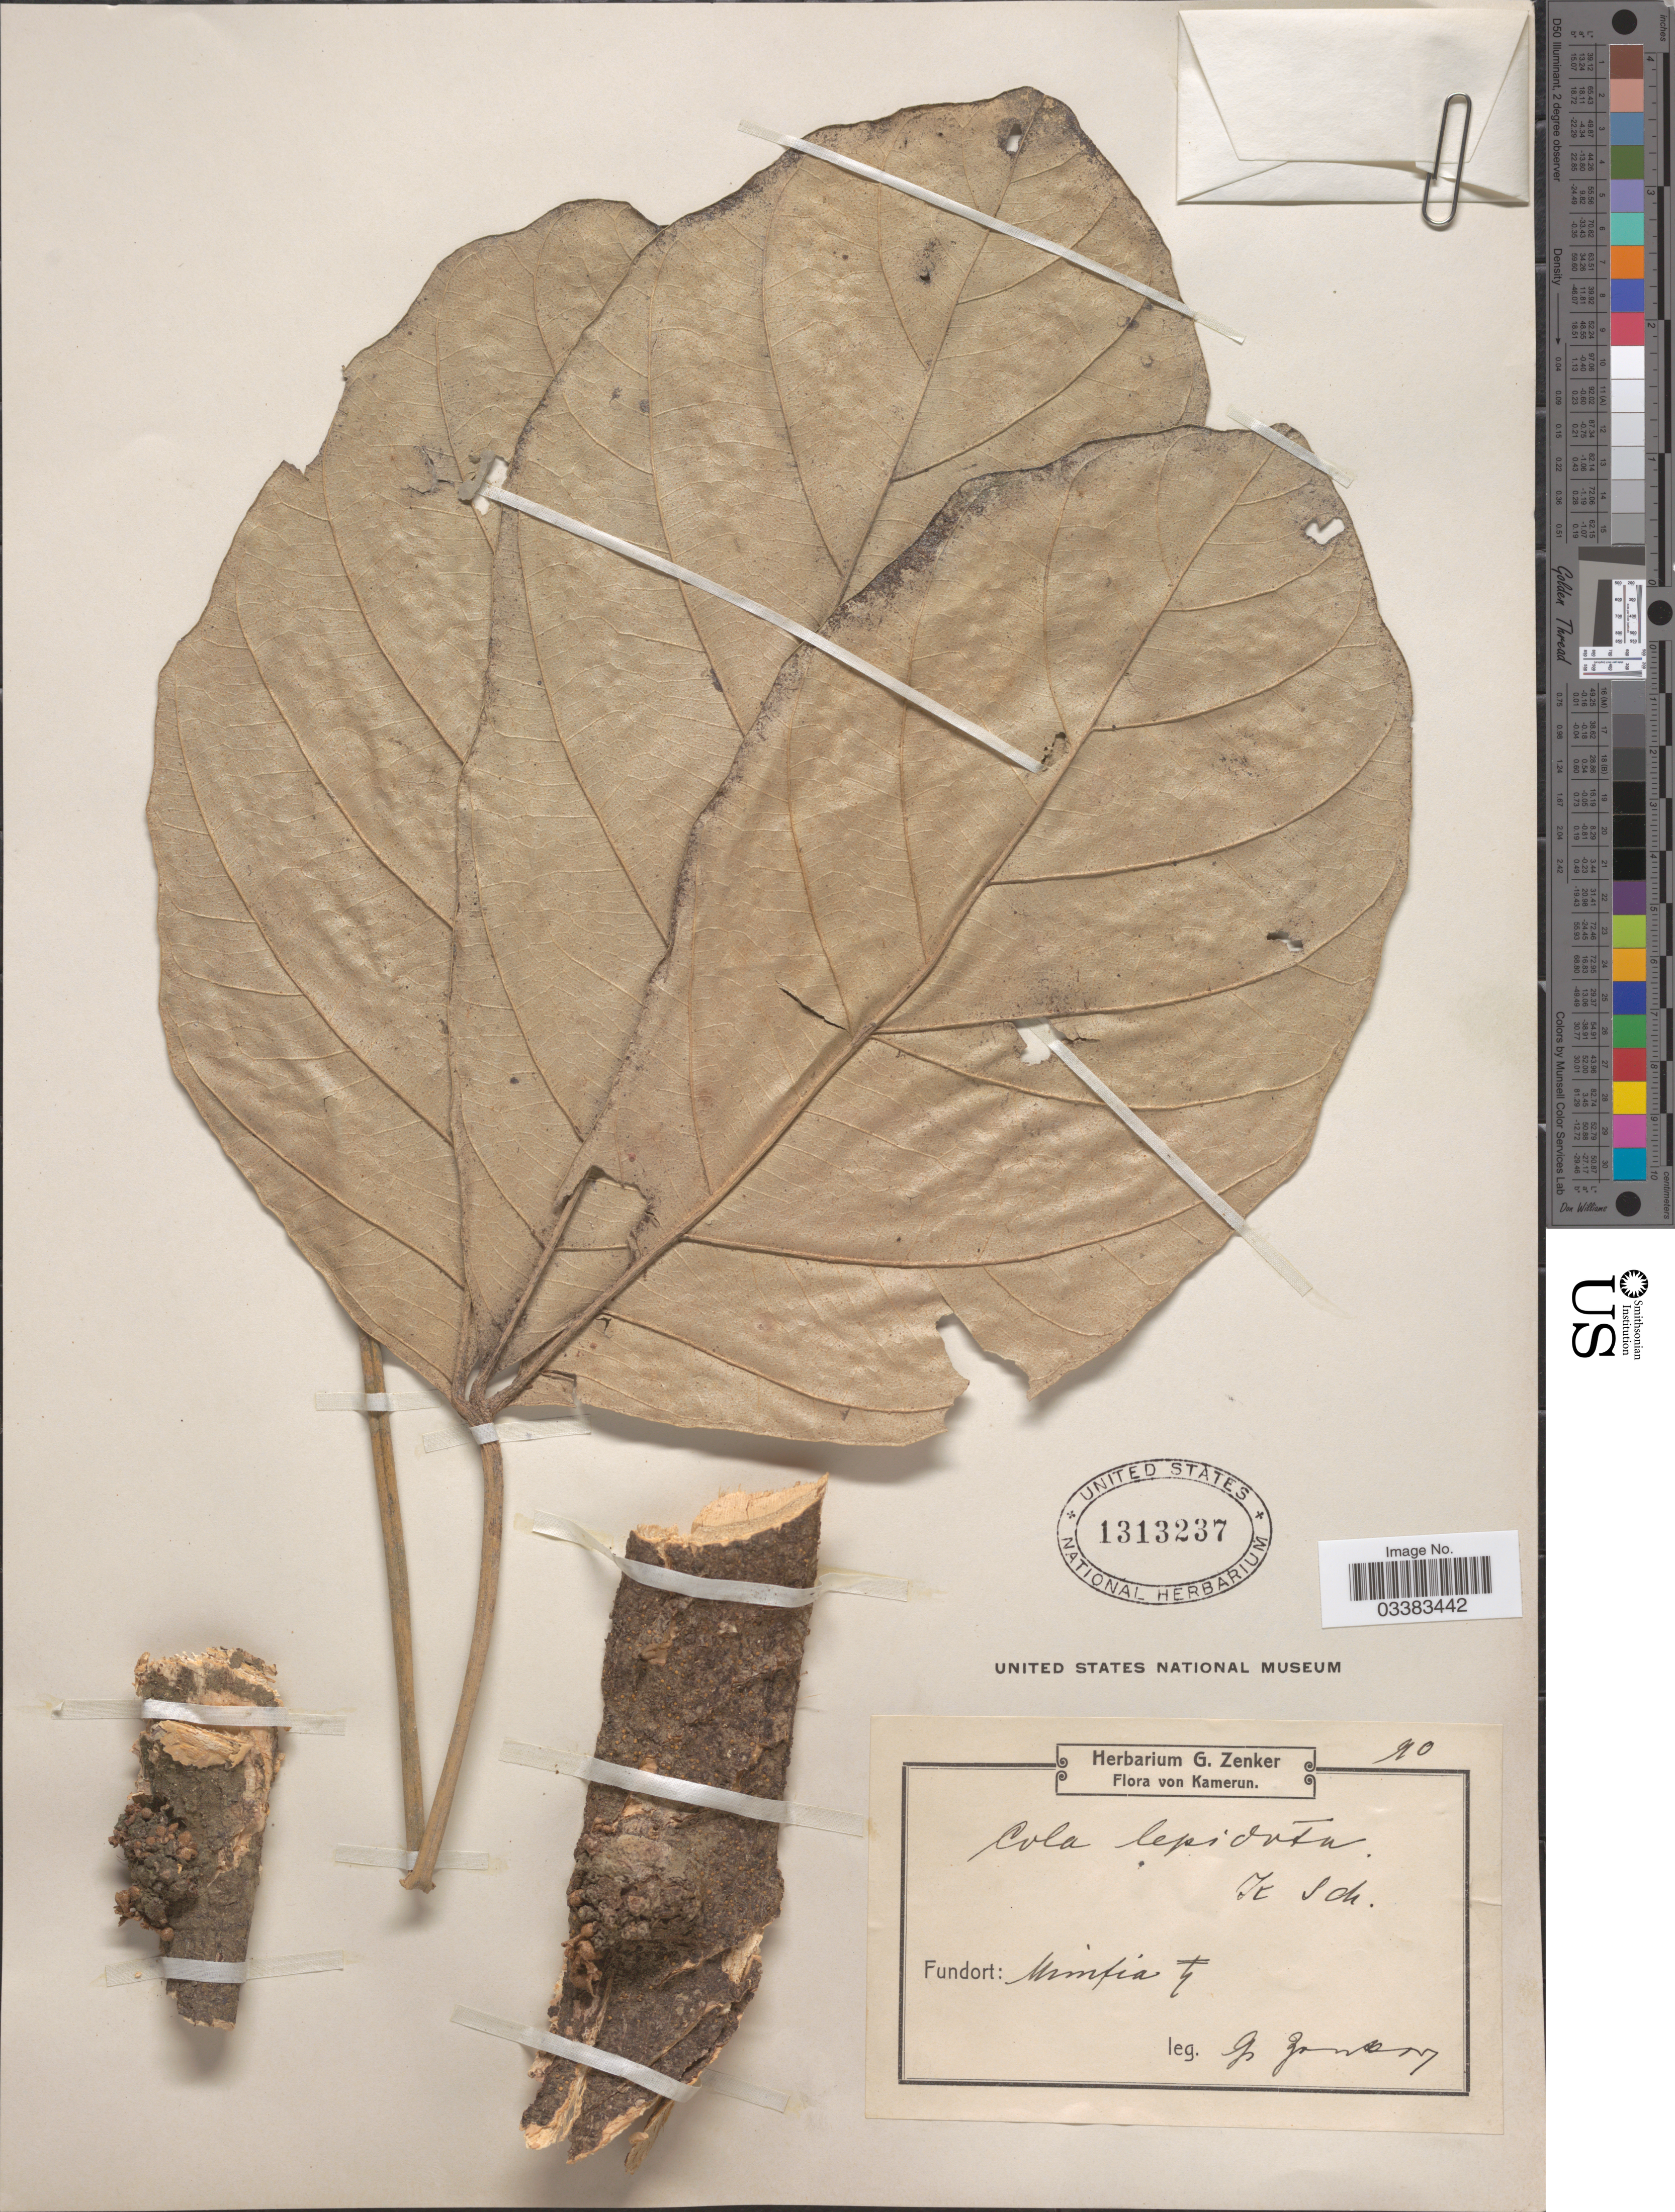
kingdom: Plantae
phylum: Tracheophyta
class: Magnoliopsida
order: Malvales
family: Malvaceae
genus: Cola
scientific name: Cola lepidota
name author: K. Schum.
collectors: G. A. Zenker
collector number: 90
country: Cameroon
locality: Kamerun. Mimfia.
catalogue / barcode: US 1313237